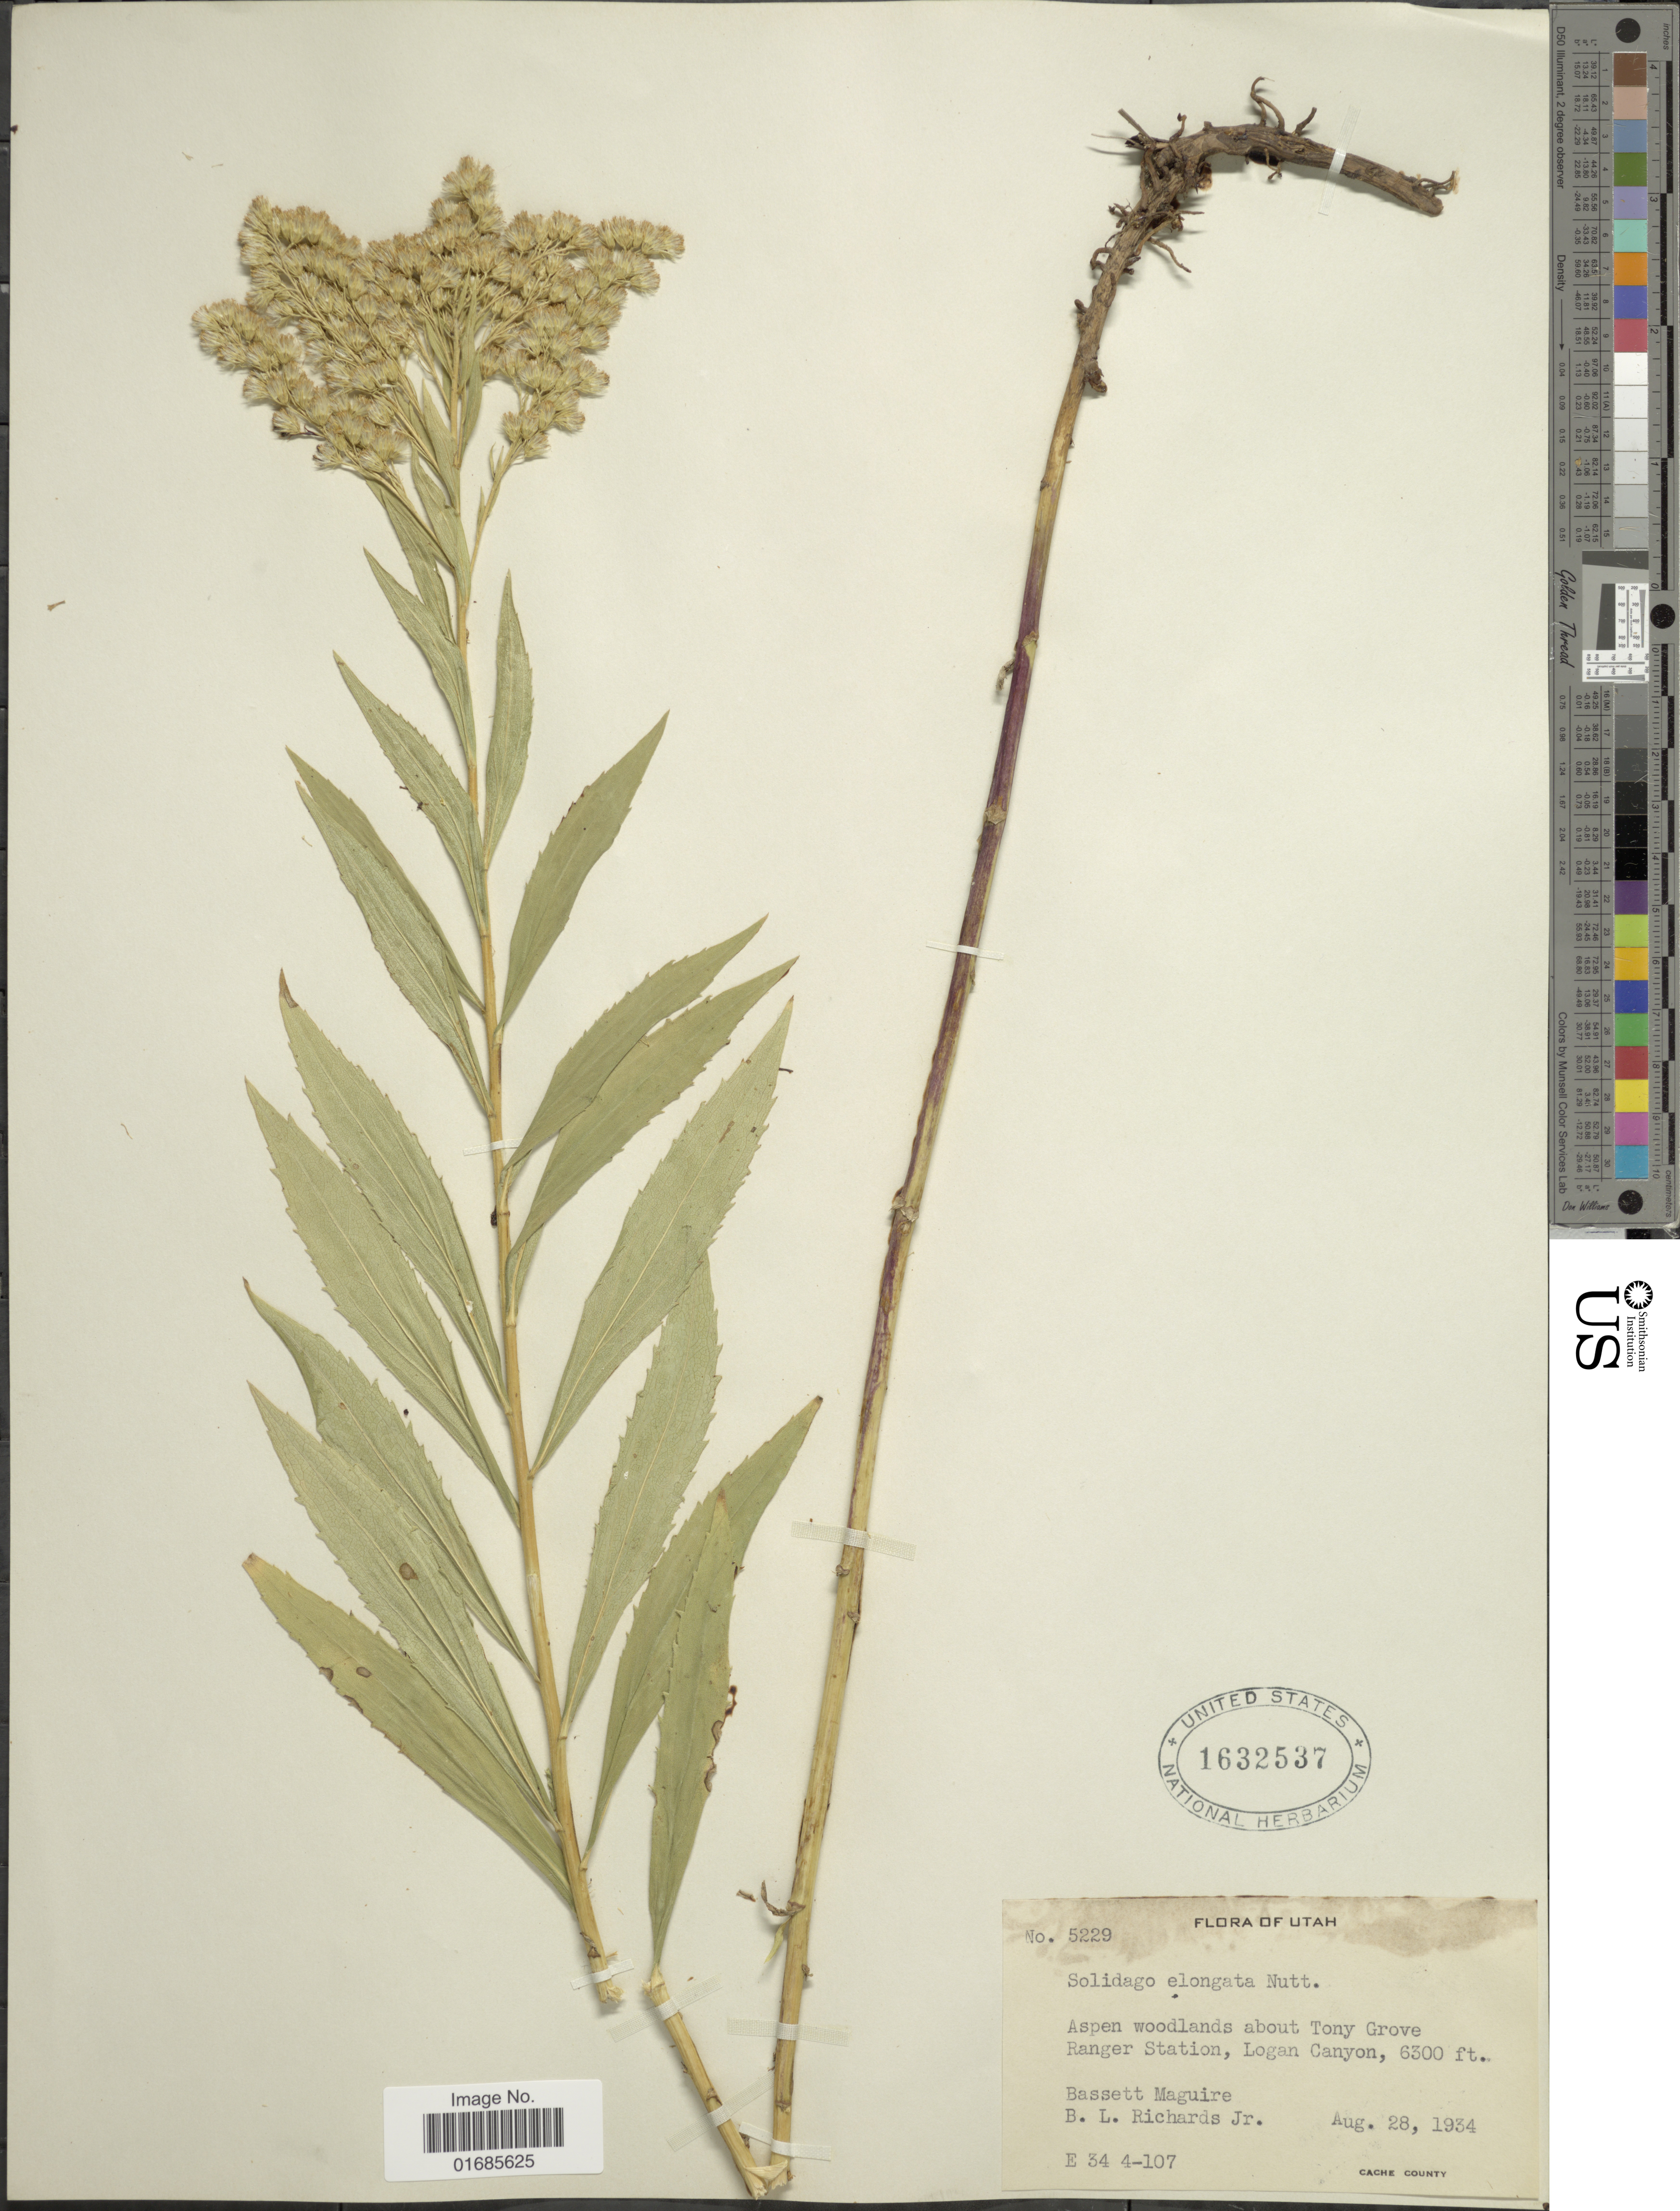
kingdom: Plantae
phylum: Tracheophyta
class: Magnoliopsida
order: Asterales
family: Asteraceae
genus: Solidago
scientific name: Solidago canadensis var. salebrosa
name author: (Piper) M.E. Jones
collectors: B. Maguire & B. Richards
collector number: E34 4-107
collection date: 1934-08-28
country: United States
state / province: Utah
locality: Aspen woodlands about Tony Grove Ranger Station, Logan Canyon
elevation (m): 1920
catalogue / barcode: US 1632537